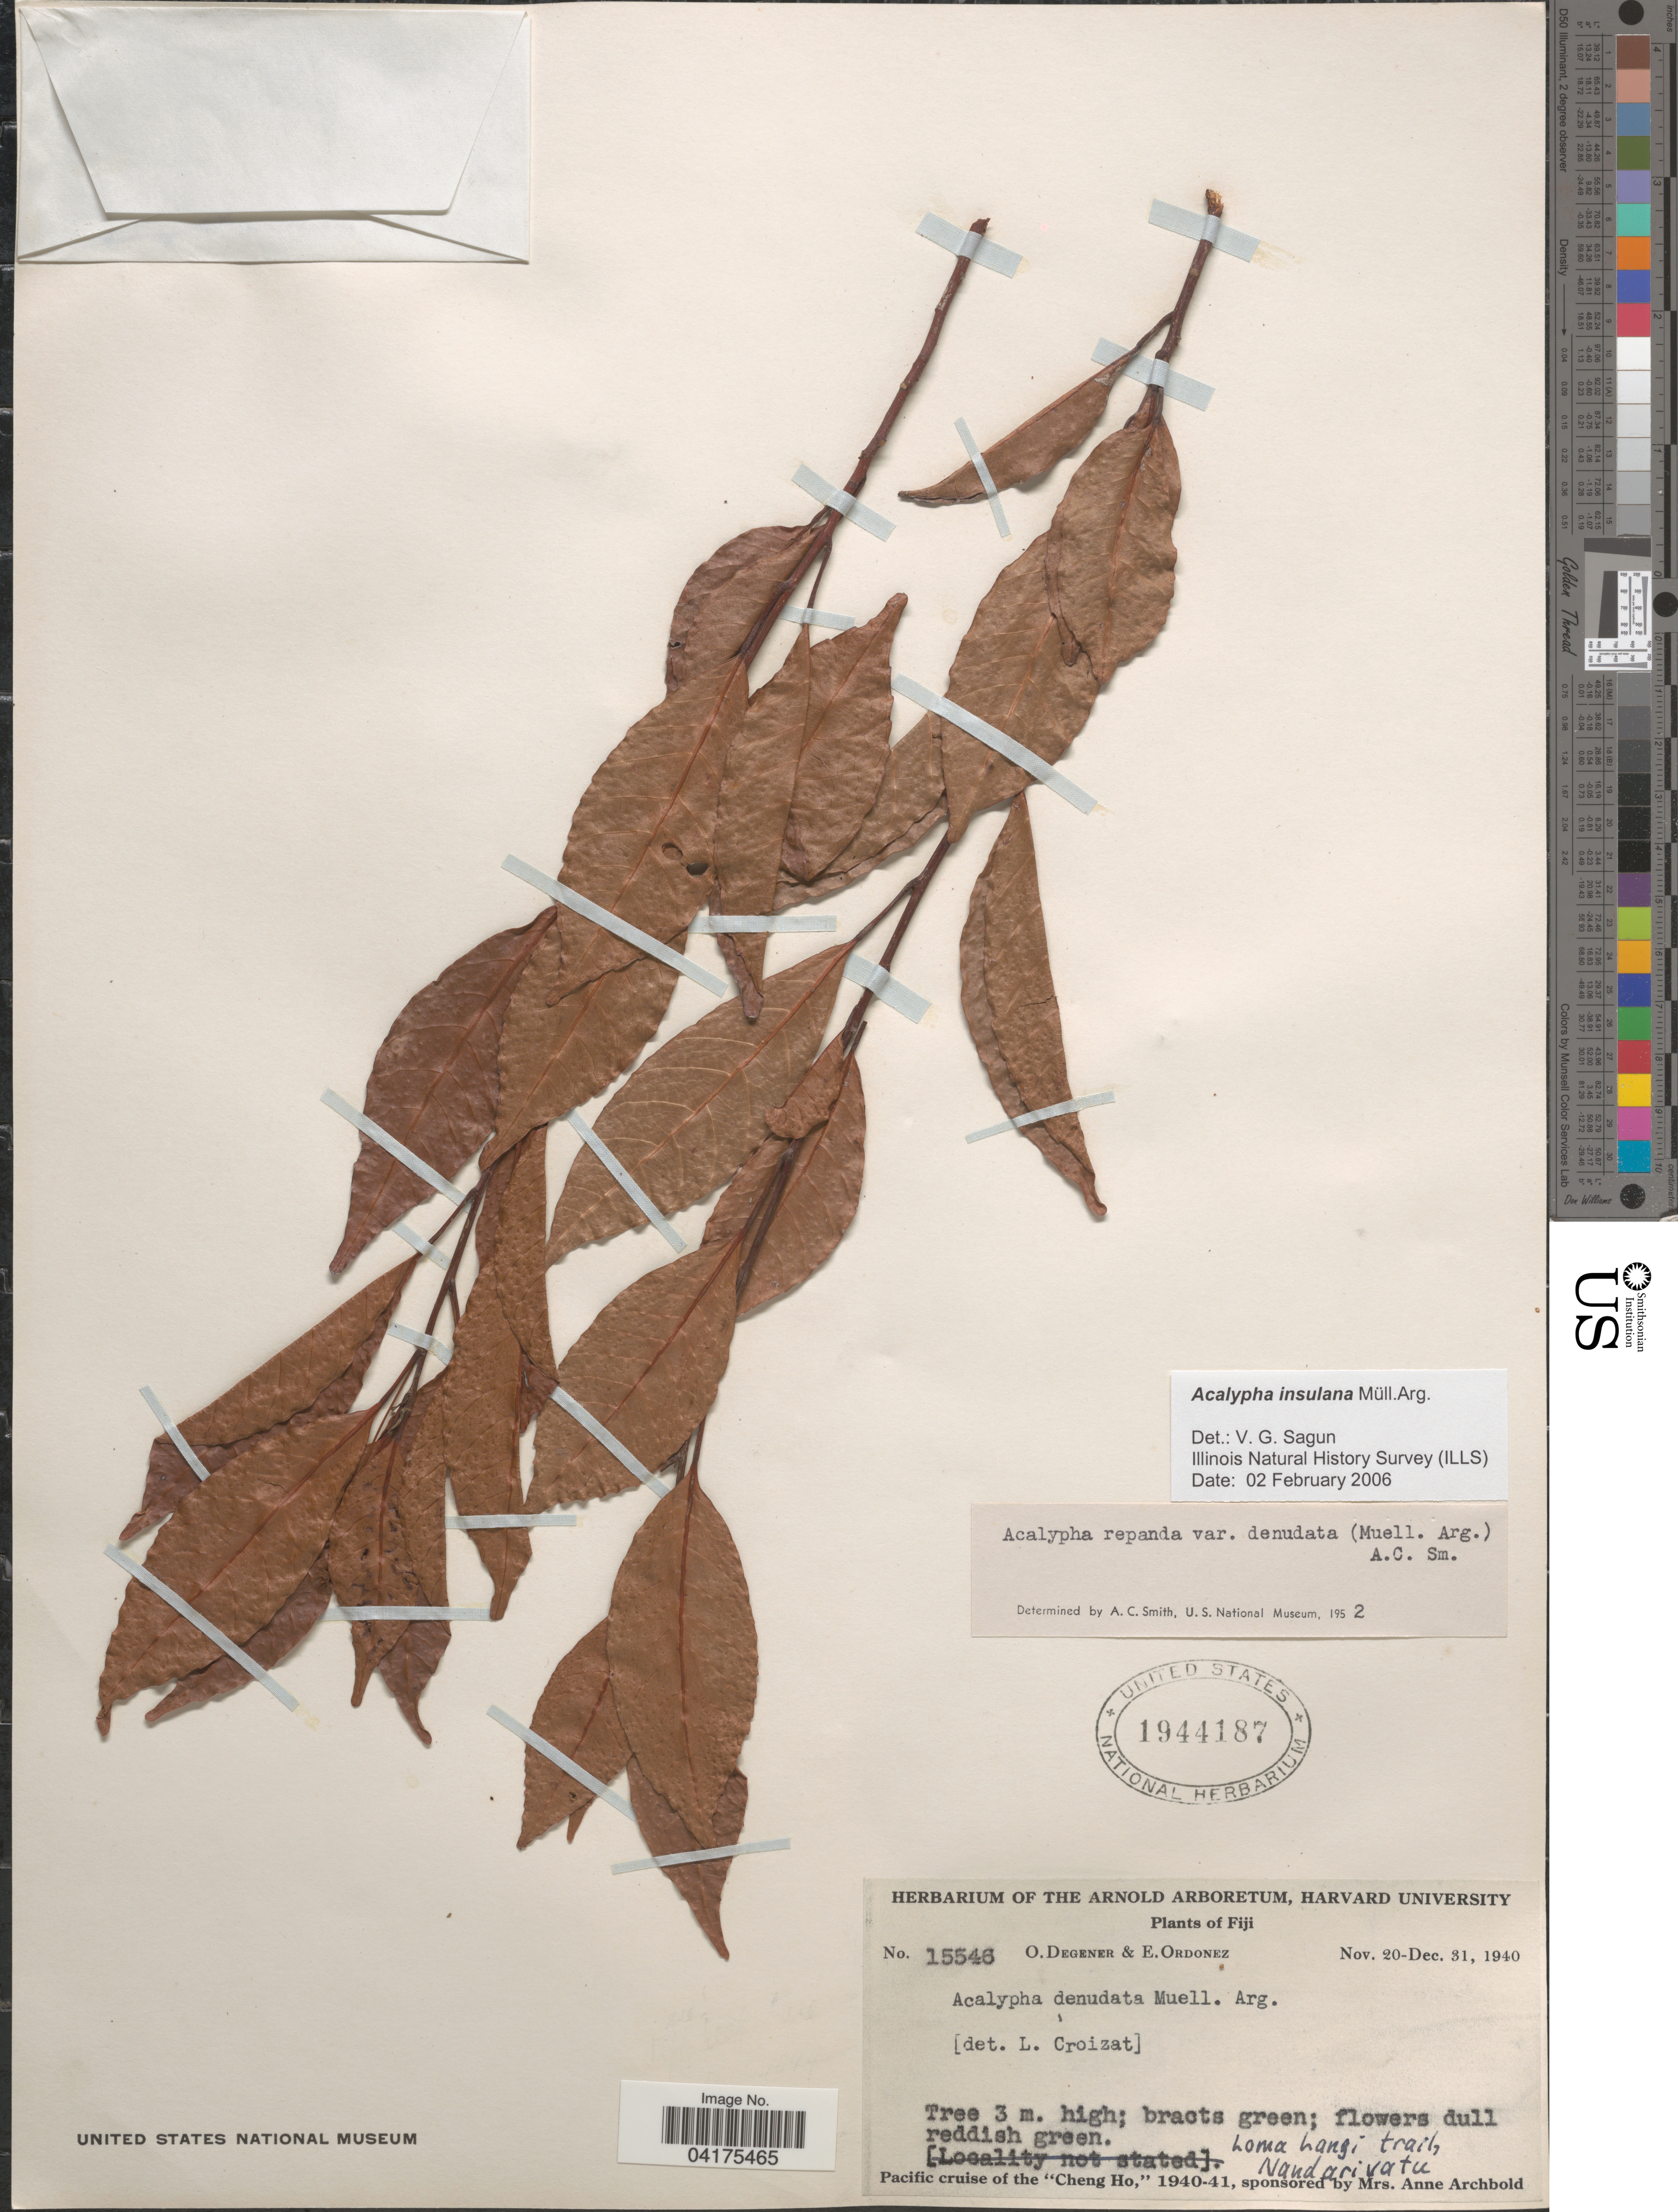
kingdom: Plantae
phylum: Tracheophyta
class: Magnoliopsida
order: Malpighiales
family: Euphorbiaceae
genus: Acalypha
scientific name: Acalypha insulana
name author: Müll. Arg.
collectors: O. Degener & E. Ordonez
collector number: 15546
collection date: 1940-11-20/1940-12-31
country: Fiji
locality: Loma Lang; trail, Nandarivatu. Pacific cruise of the "Cheng Ho", 1940-41.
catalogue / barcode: US 1944187